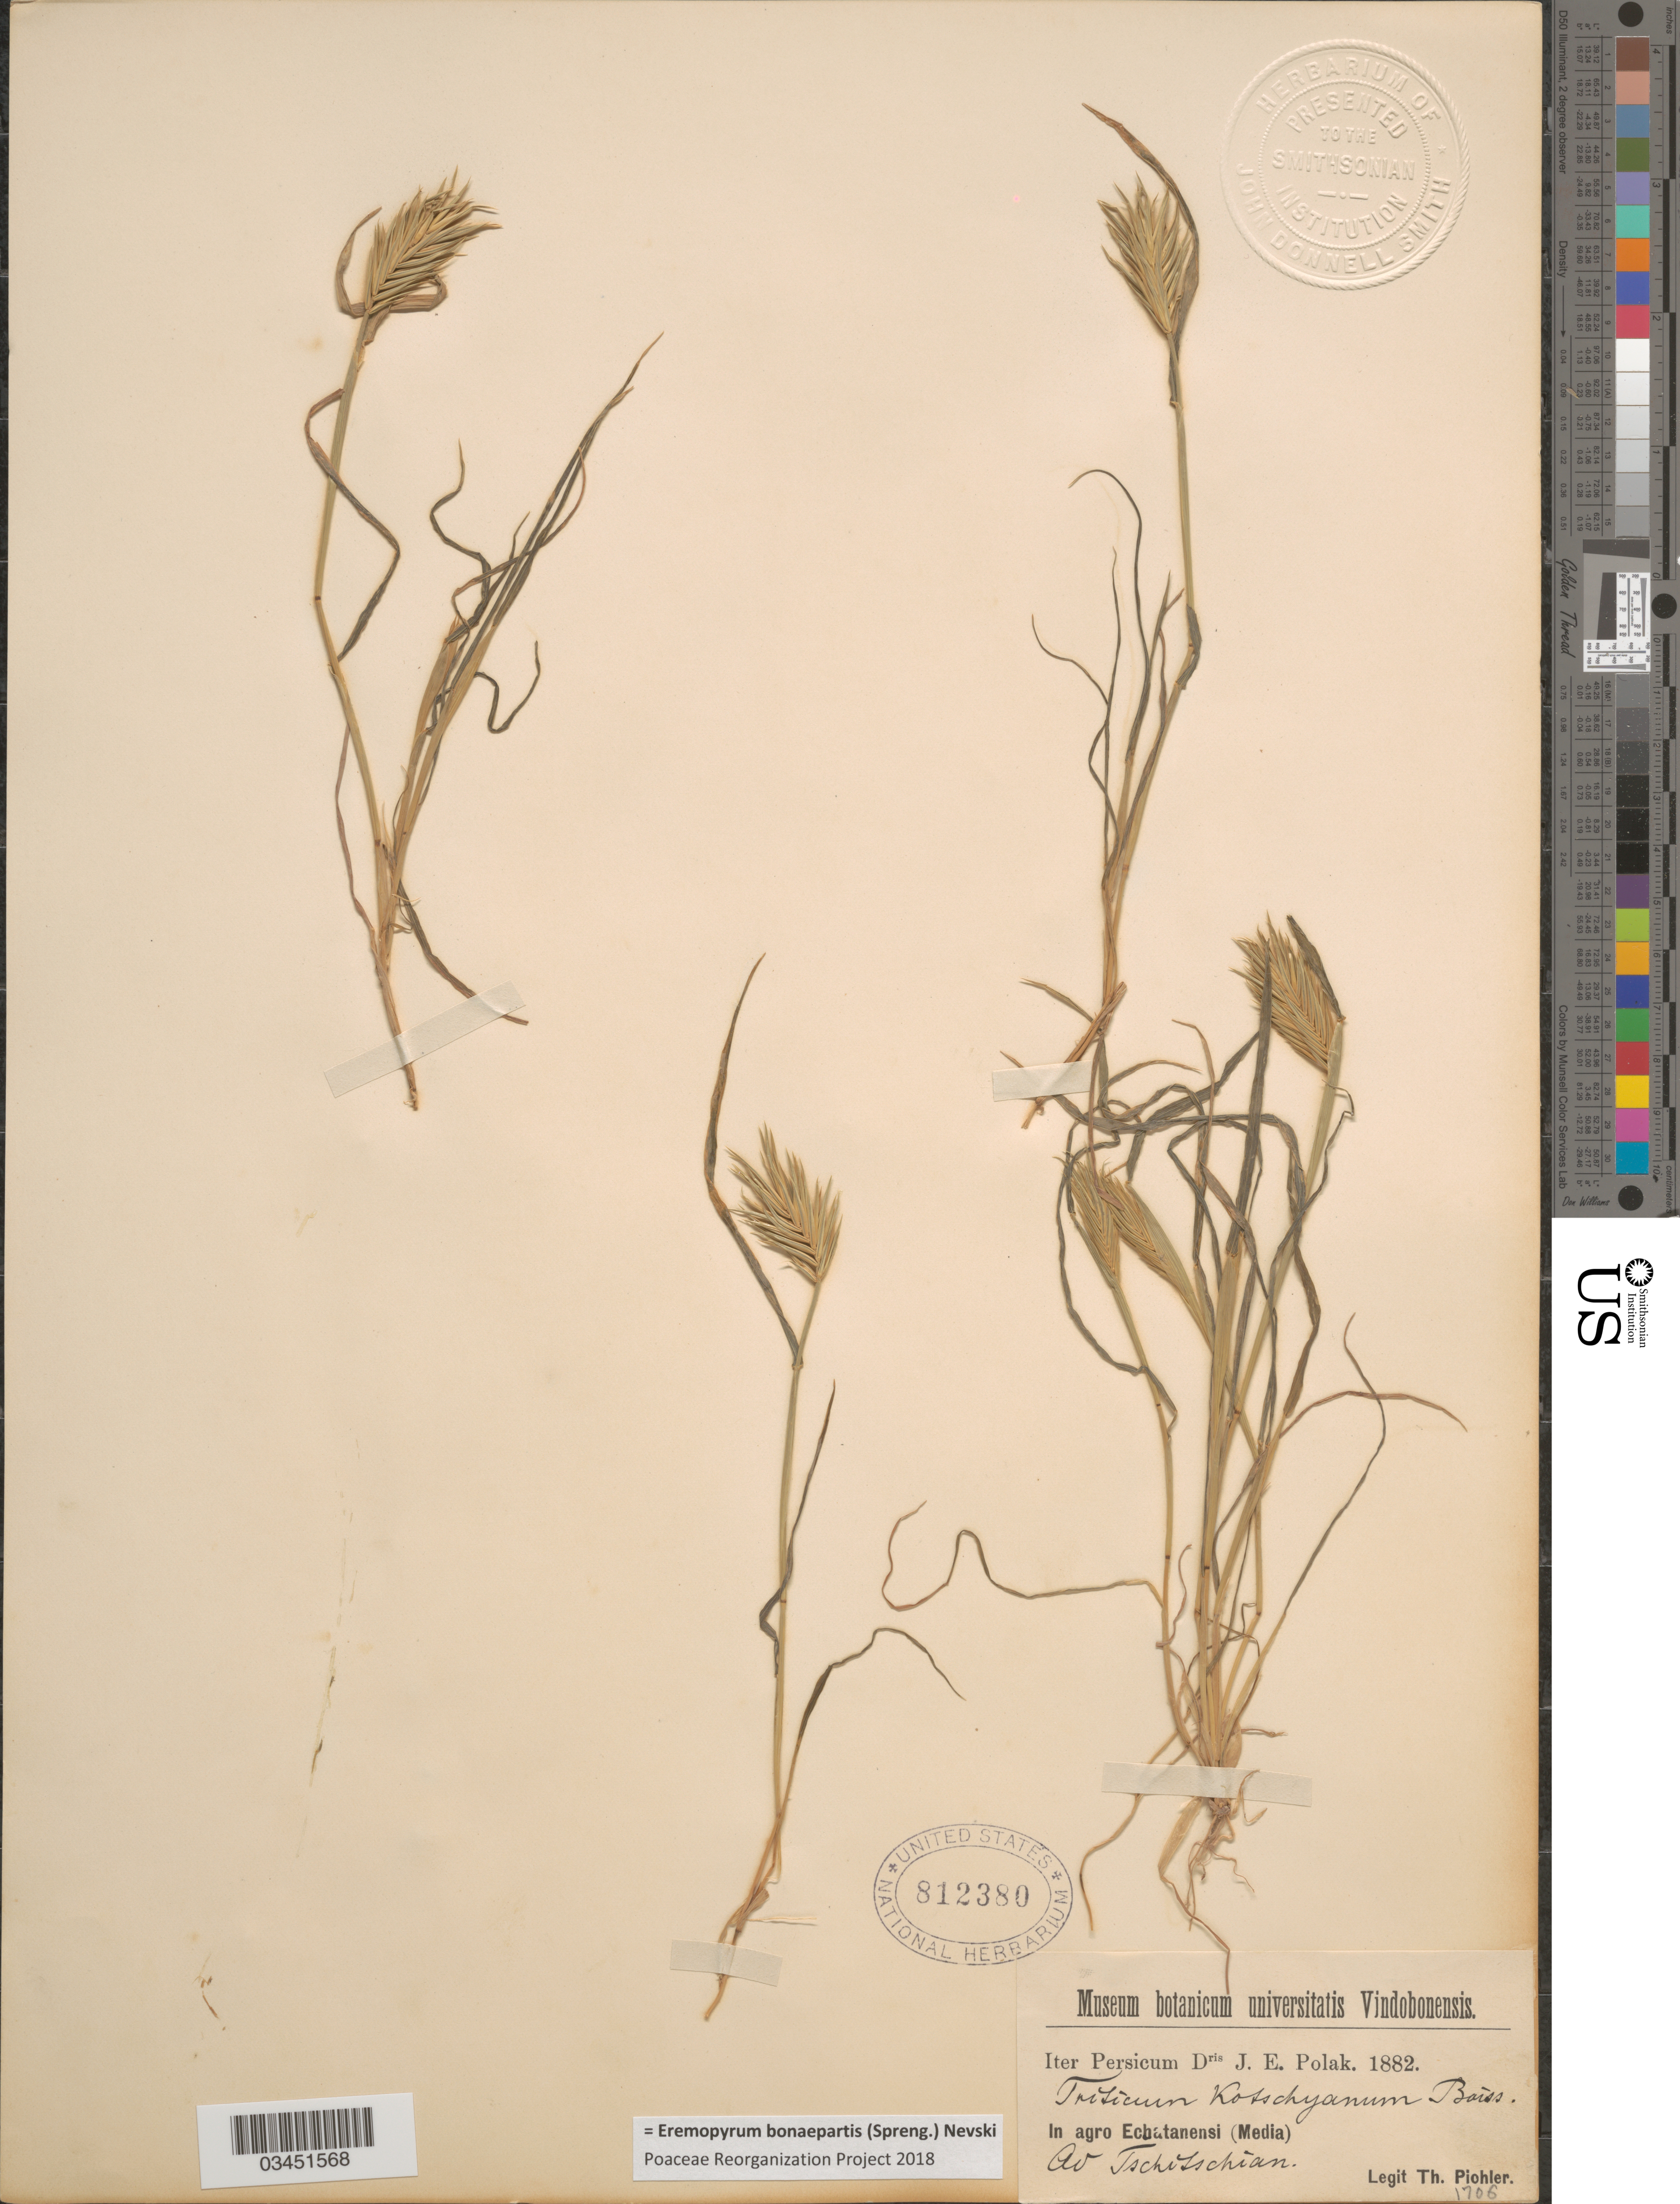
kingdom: Plantae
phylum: Tracheophyta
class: Liliopsida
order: Poales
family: Poaceae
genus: Eremopyrum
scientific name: Eremopyrum bonaepartis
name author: (Spreng.) Nevski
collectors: T. Pichler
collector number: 1706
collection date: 1882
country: Iran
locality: Iter Persicum Dris J. E. Polak. 1882. In agro Echatanensi (Media). Ad Tschitschian.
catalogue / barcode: US 812380